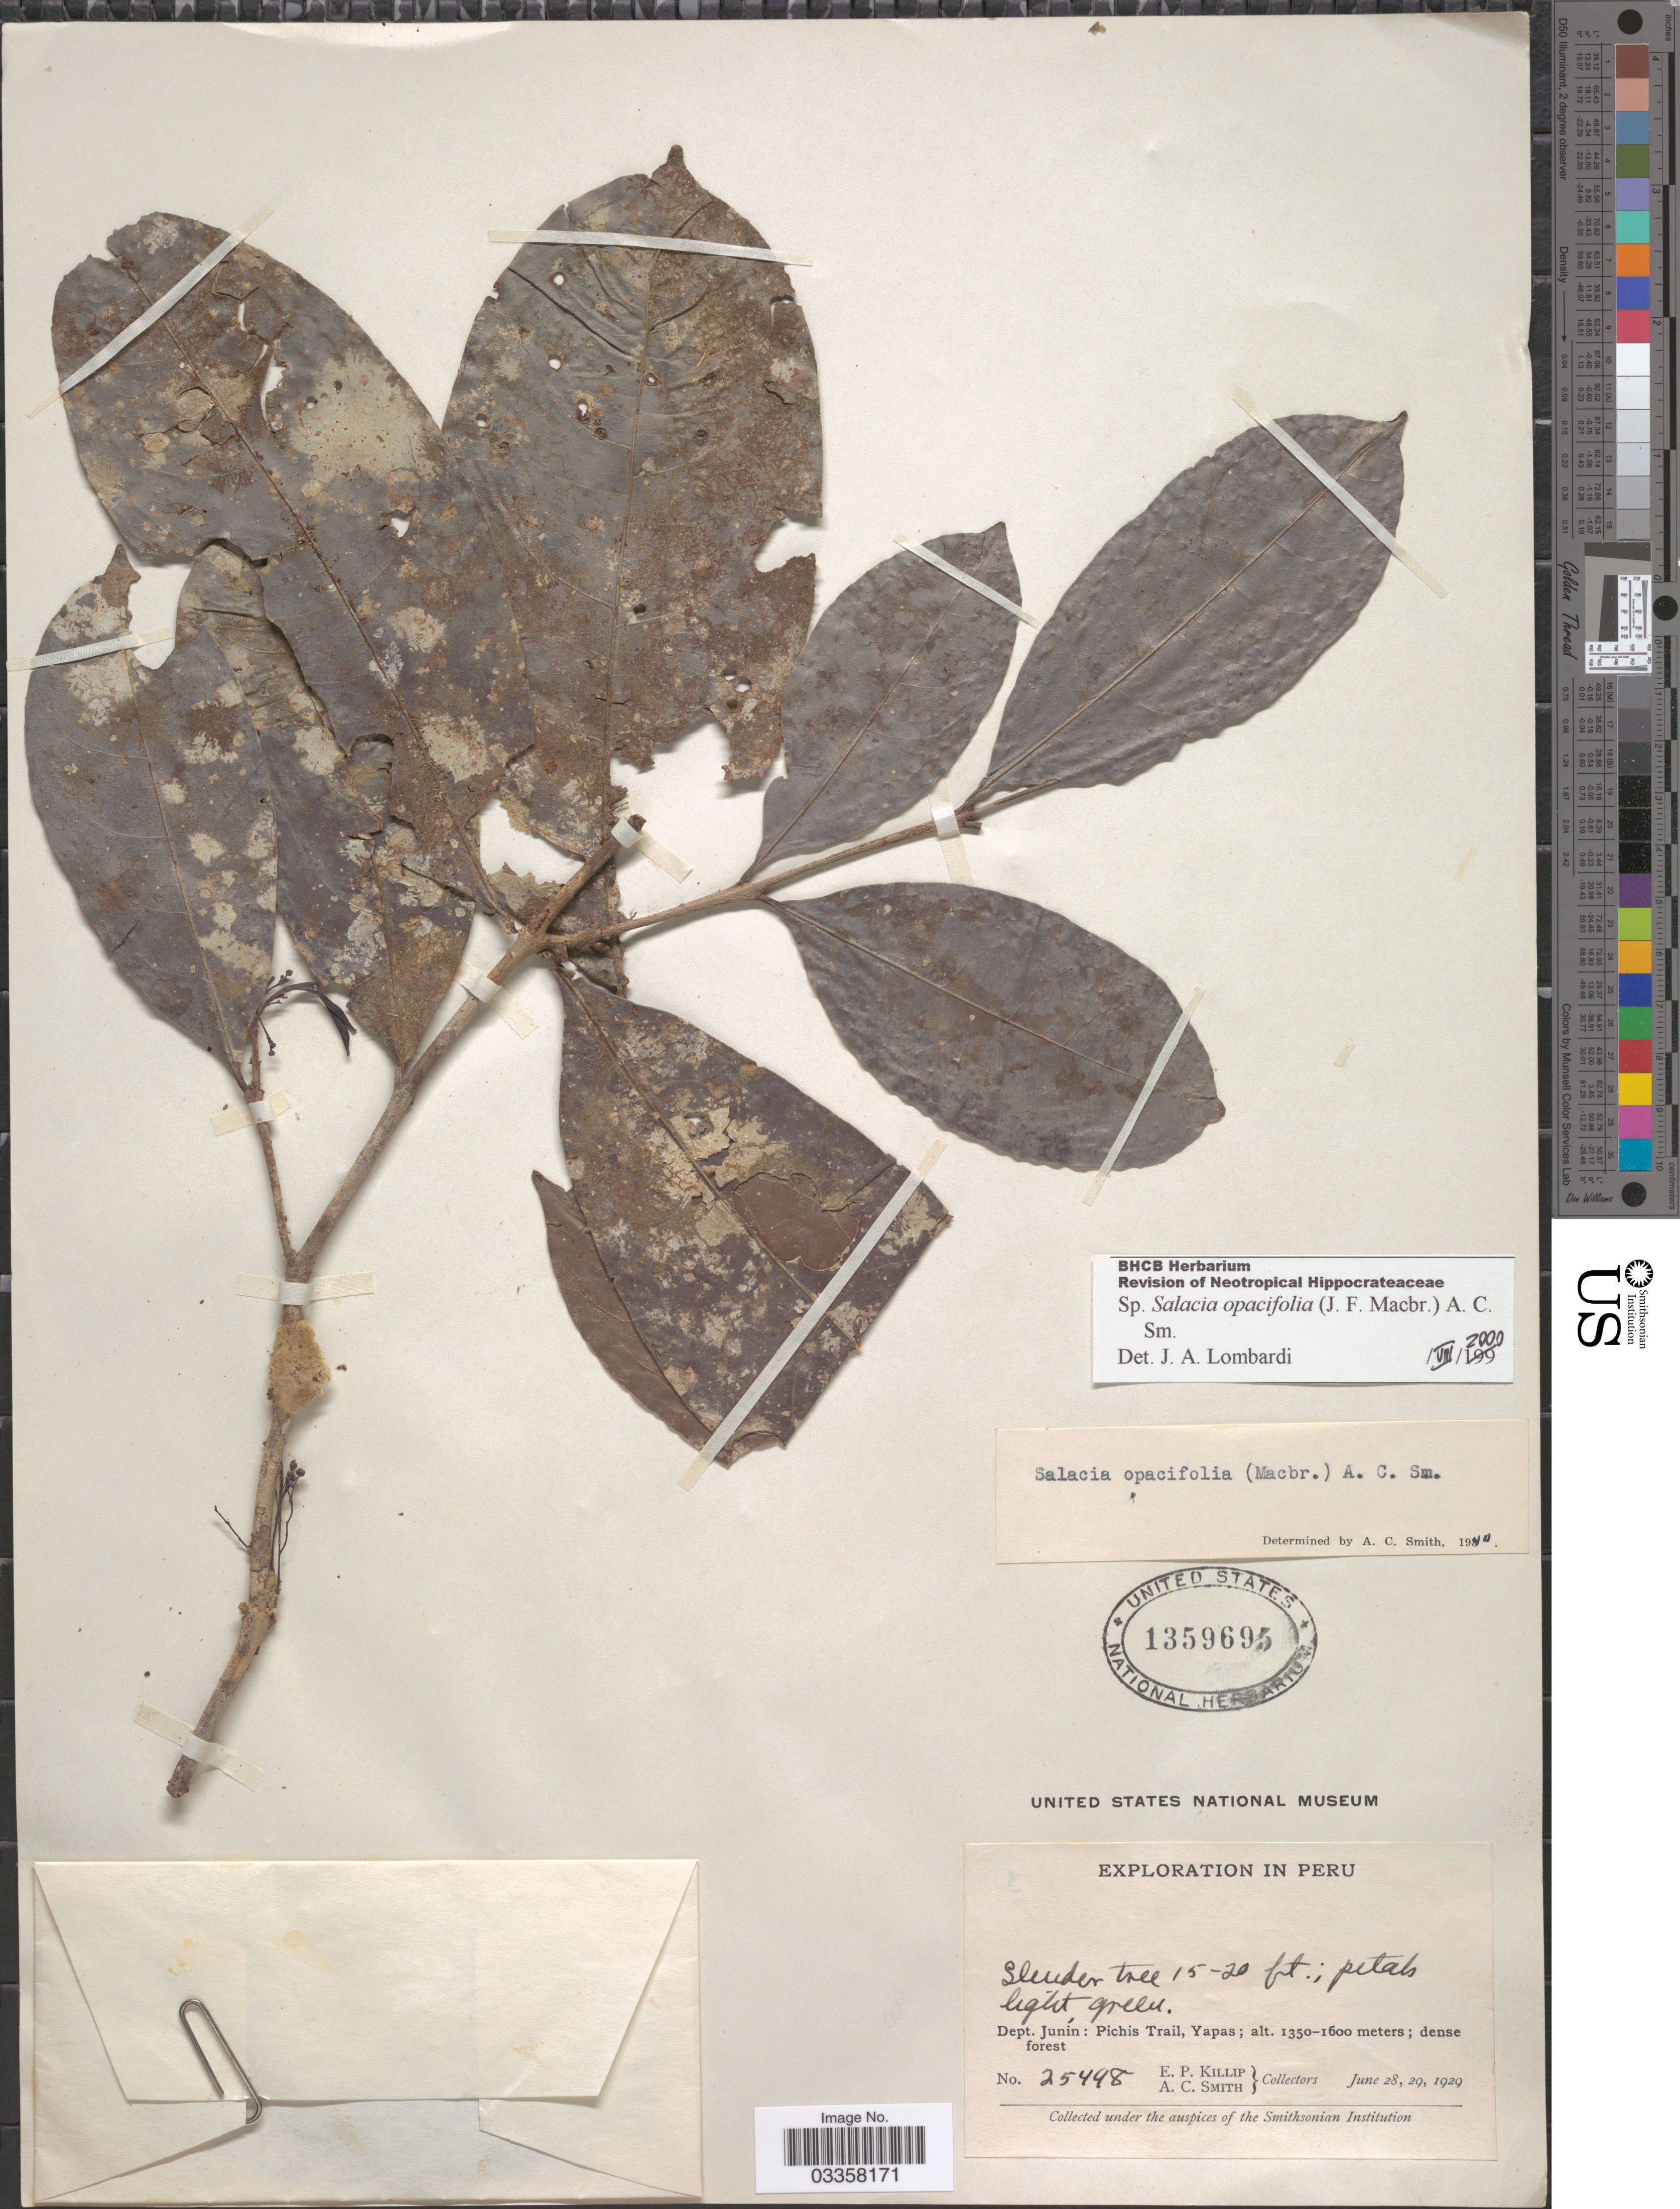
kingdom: Plantae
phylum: Tracheophyta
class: Magnoliopsida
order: Celastrales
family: Celastraceae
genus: Salacia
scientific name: Salacia opacifolia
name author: (J.F. Macbr.) A.C. Sm.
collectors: E. P. Killip & A. C. Smith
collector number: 25498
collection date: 1929-06-28/1929-06-29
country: Peru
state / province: Junín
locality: Dept. Junín: Pichis Trail, Yapas.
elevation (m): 1350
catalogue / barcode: US 1359695